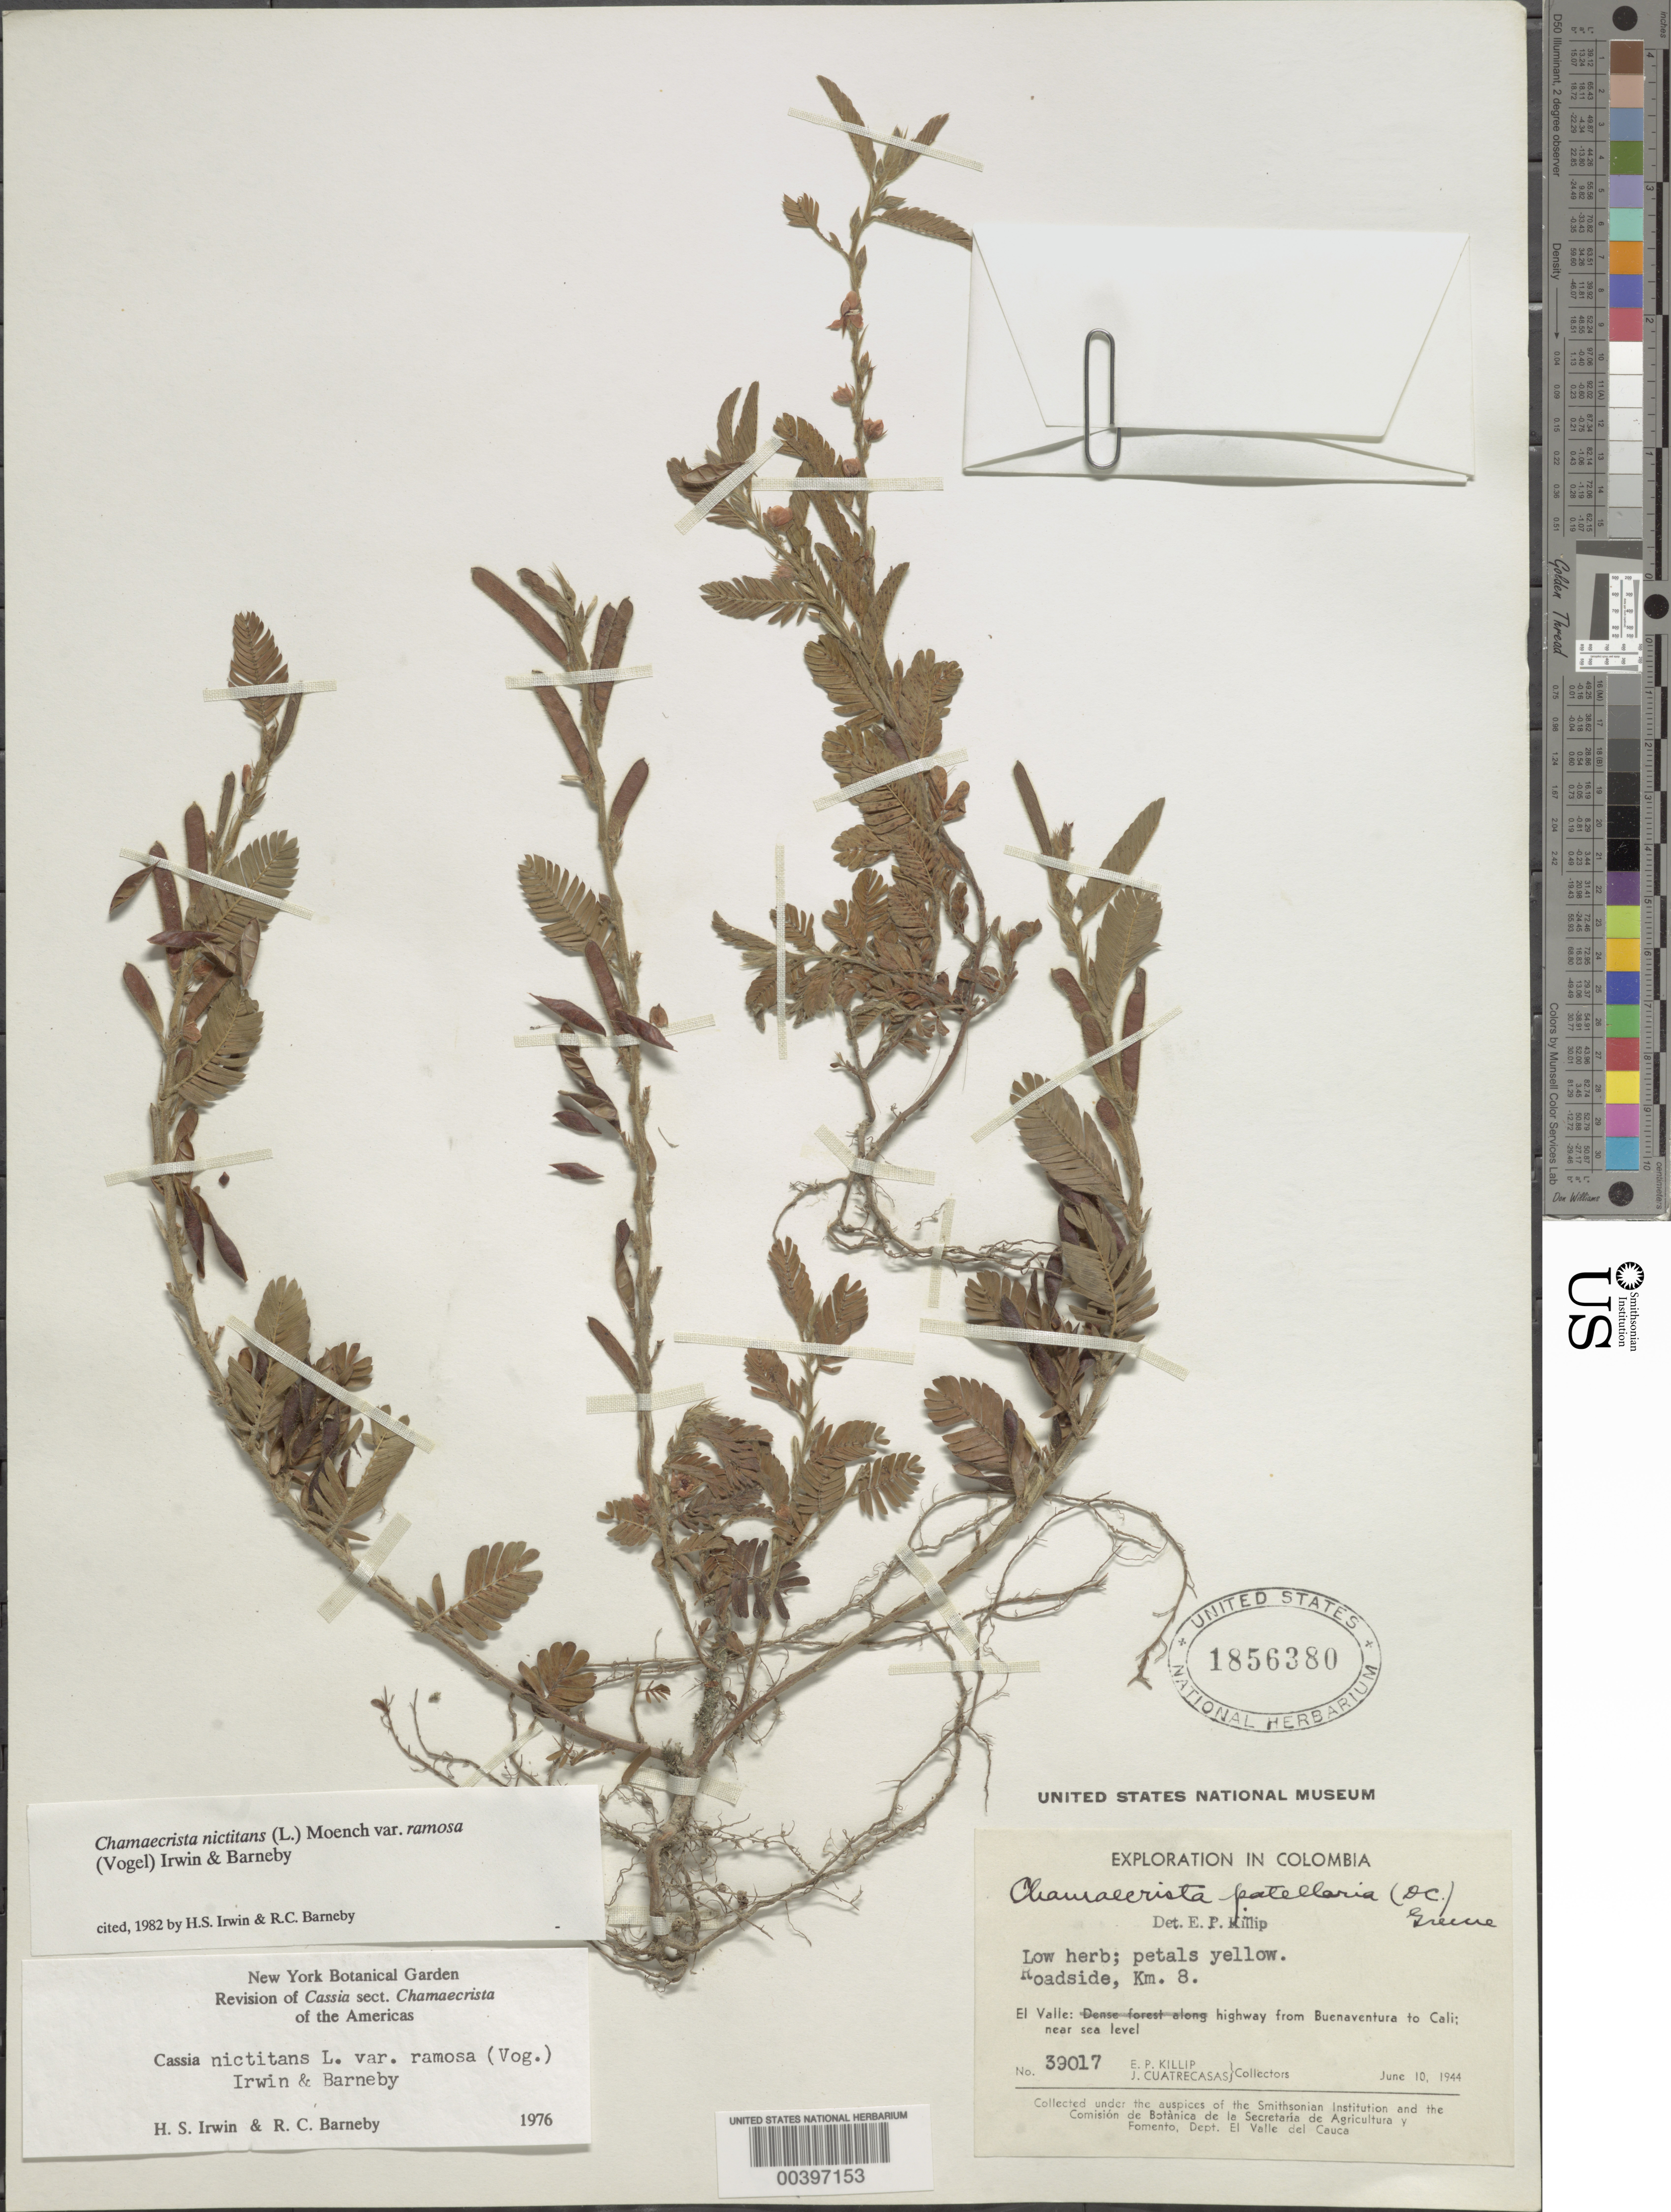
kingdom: Plantae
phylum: Tracheophyta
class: Magnoliopsida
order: Fabales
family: Fabaceae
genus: Chamaecrista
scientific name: Chamaecrista nictitans var. ramosa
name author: (Vogel) H.S. Irwin & Barneby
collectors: E. P. Killip & J. Cuatrecasas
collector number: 39017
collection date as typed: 10 Jun 1944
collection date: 1944-06-10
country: Colombia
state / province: Valle del Cauca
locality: Highway from Buena Ventura to Cali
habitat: Roadside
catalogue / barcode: US 1856380